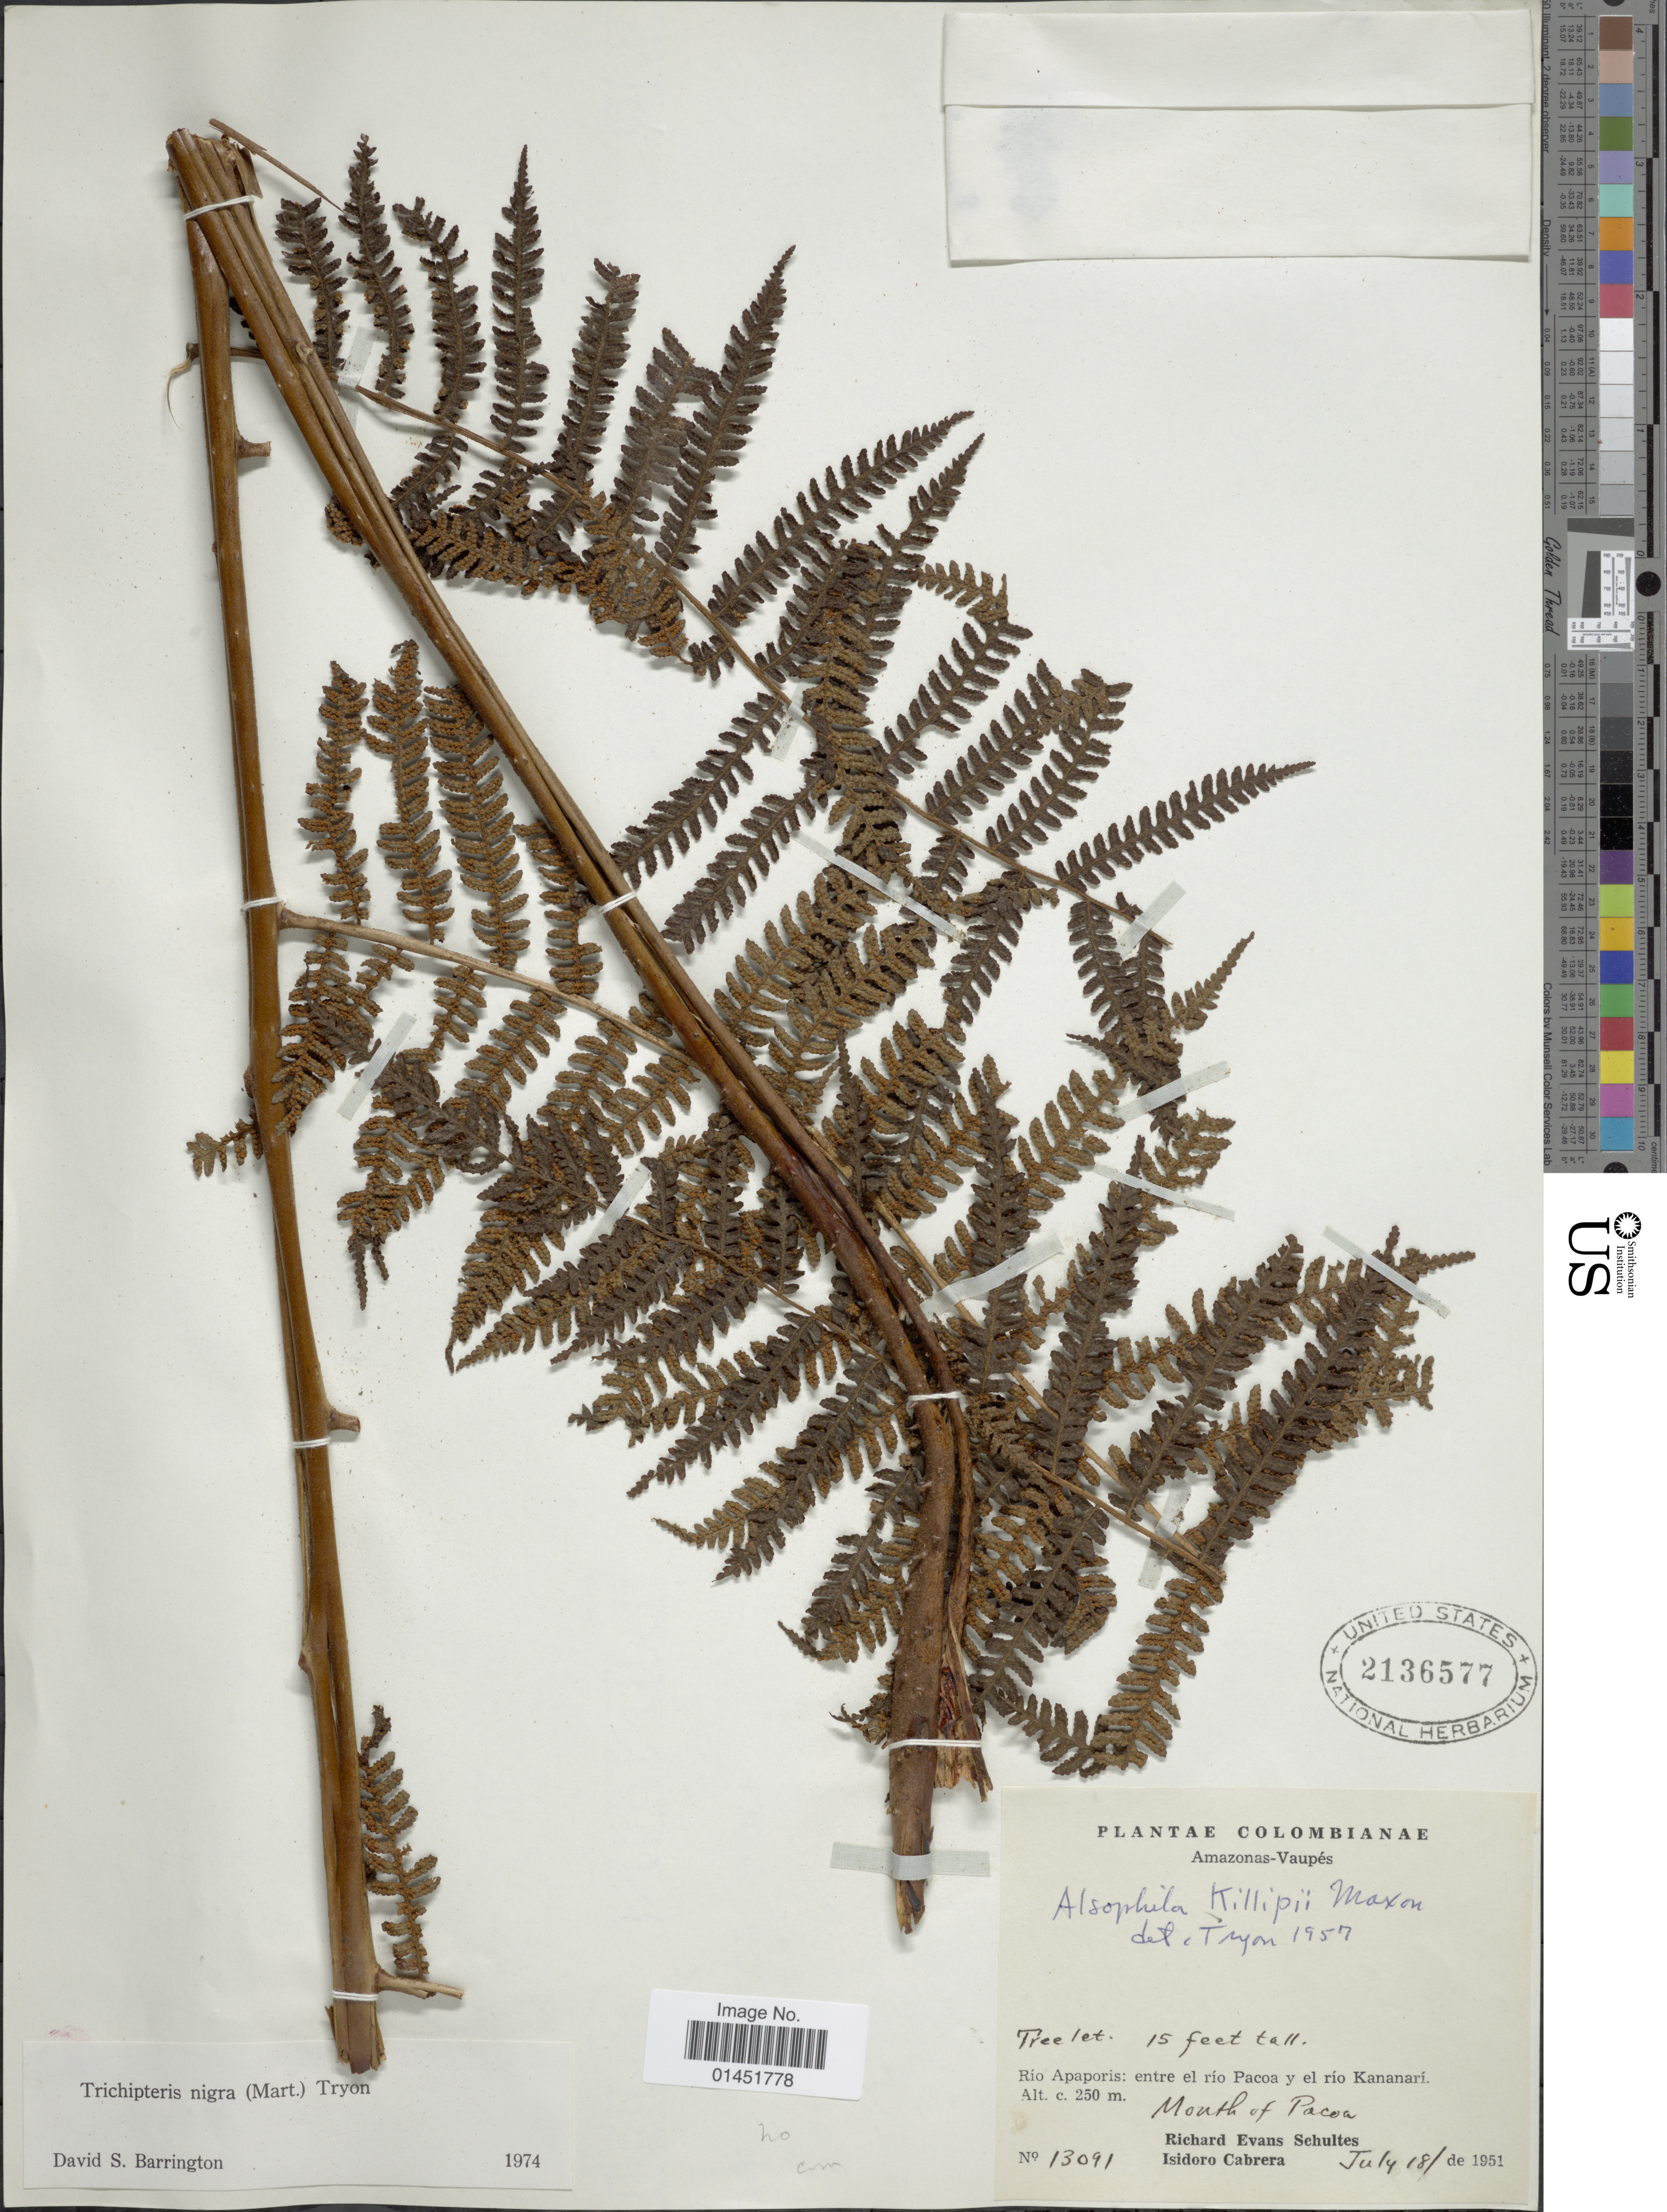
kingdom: Plantae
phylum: Tracheophyta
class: Polypodiopsida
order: Cyatheales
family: Cyatheaceae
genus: Cyathea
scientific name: Cyathea lasiosora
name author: (Mett. ex Kuhn) Domin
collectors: R. E. Schultes & I. Cabrera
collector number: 13091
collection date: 1951-07-18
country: Colombia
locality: Amazonas-Vaupés, Rio Apaporis: entre eel río Pacoa y el río Kananrí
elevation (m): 250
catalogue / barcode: US 2136577